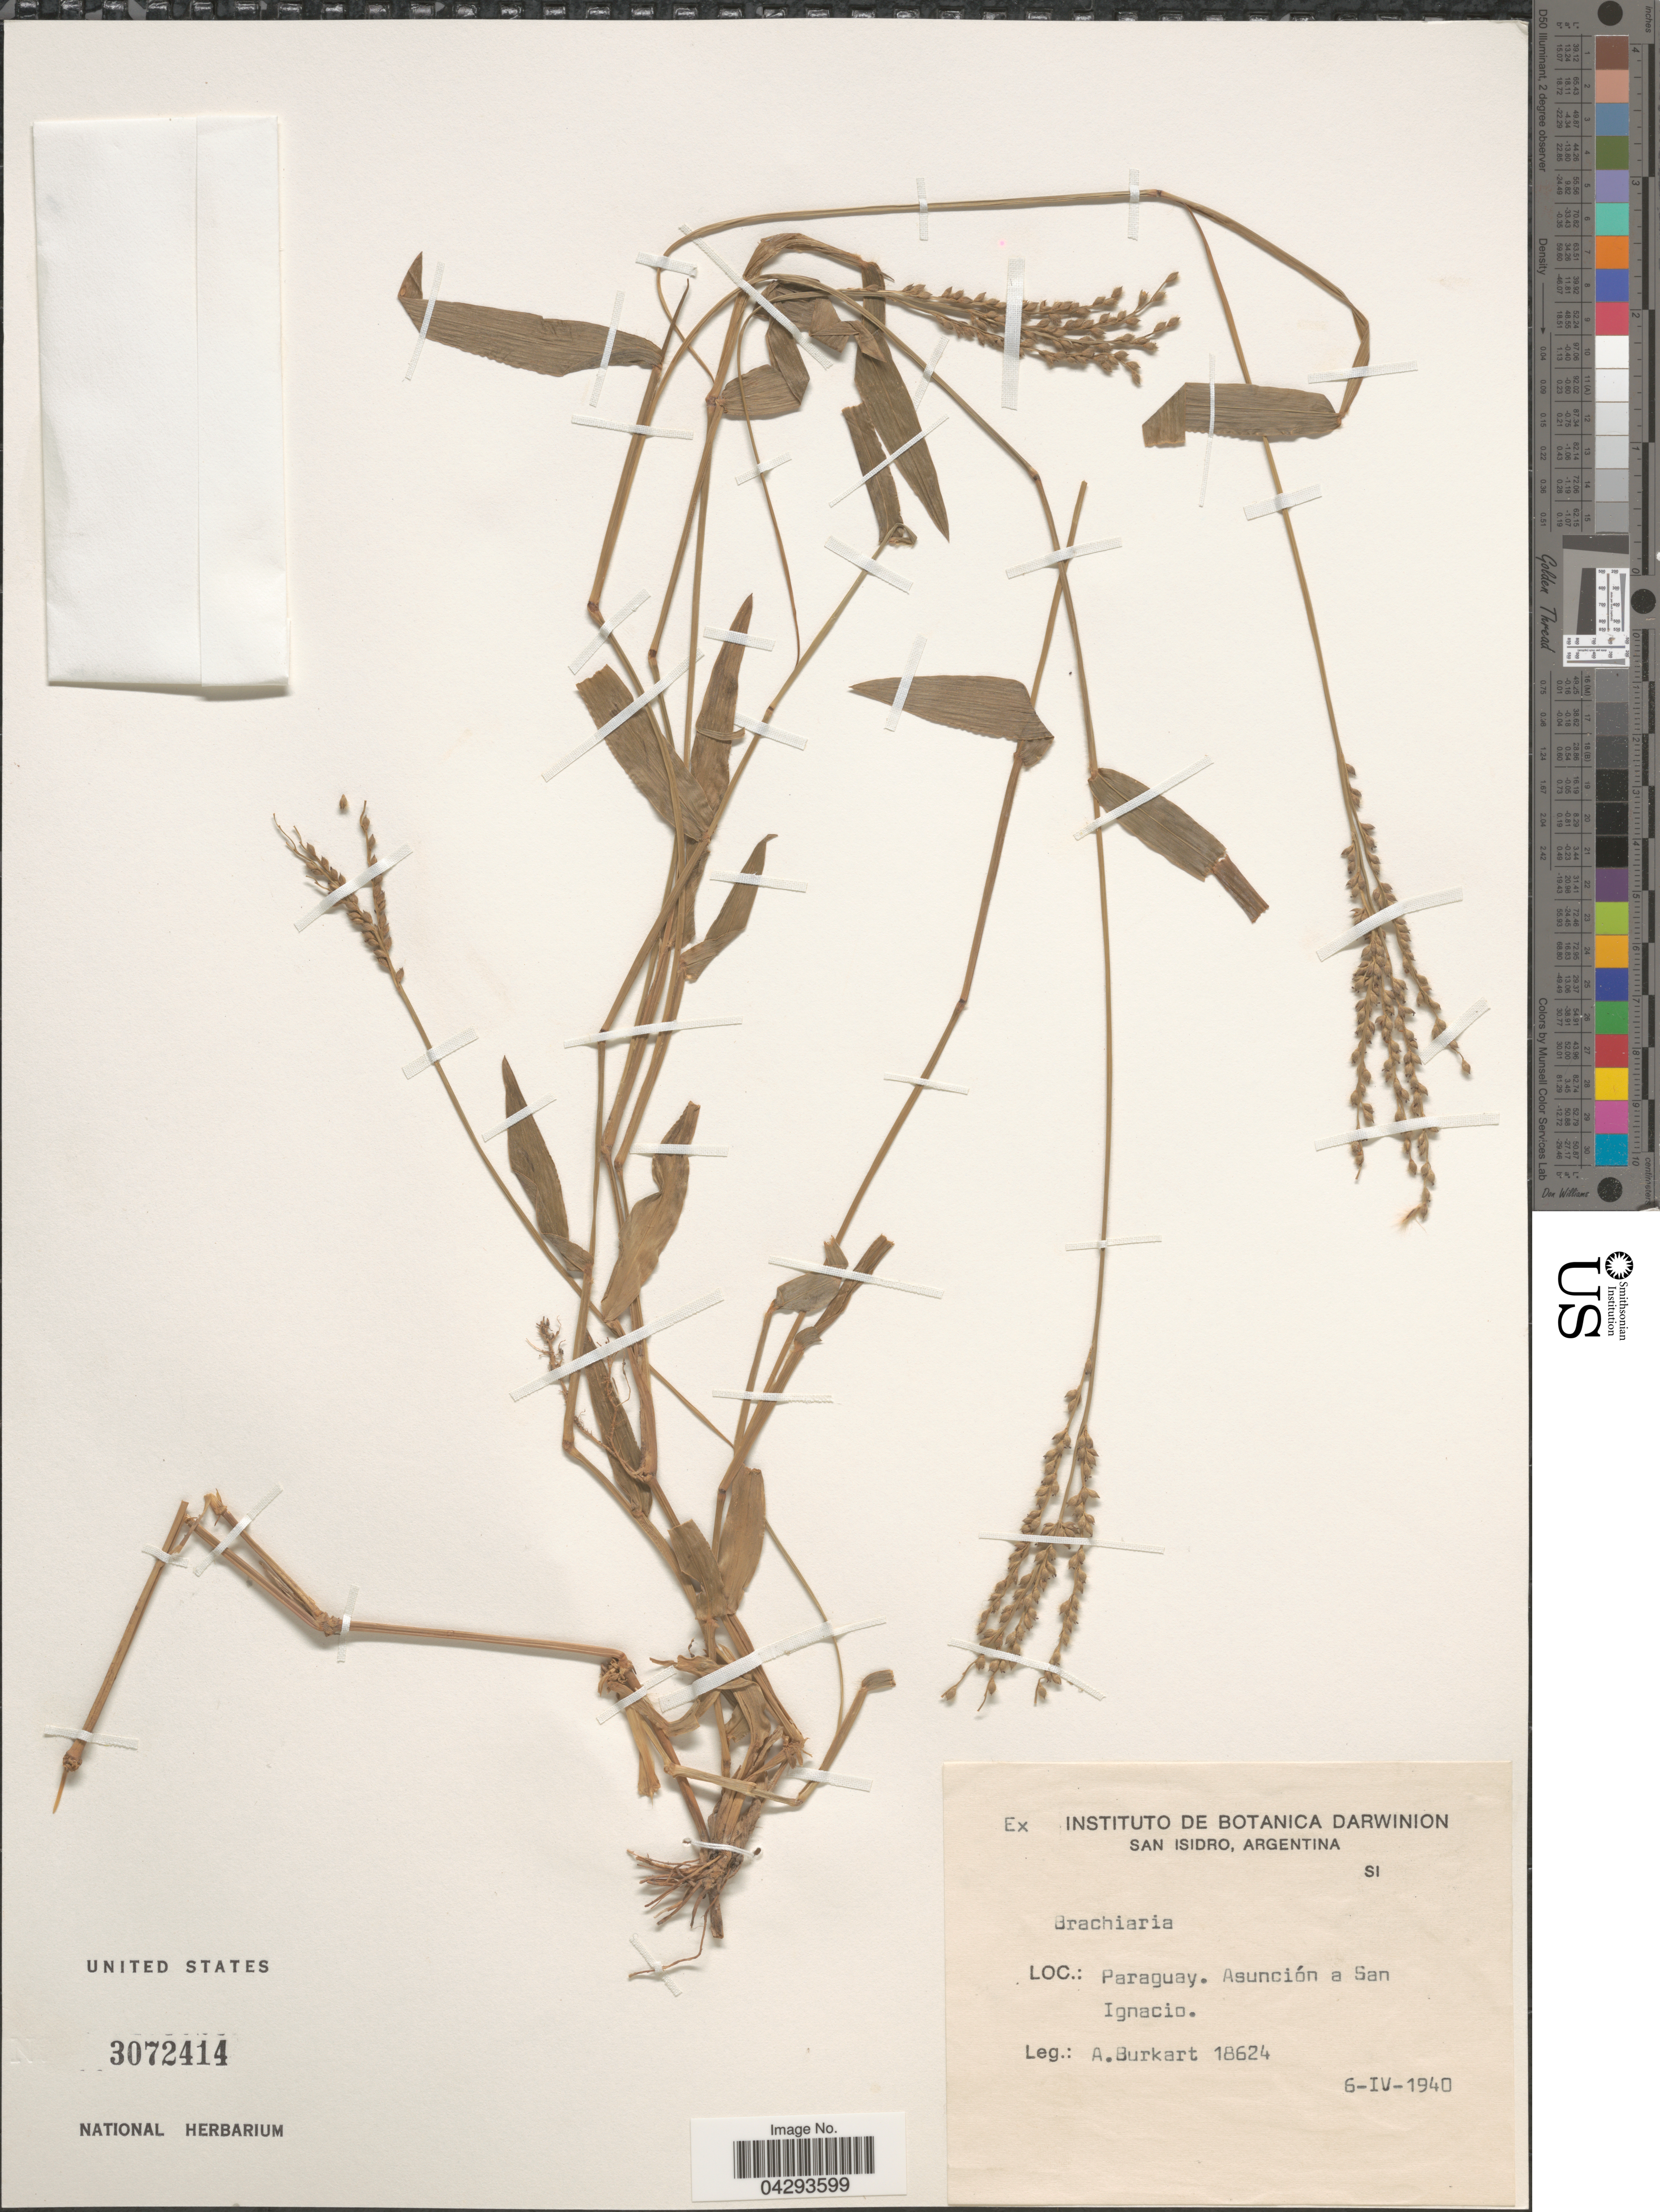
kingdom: Plantae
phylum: Tracheophyta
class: Liliopsida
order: Poales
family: Poaceae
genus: Urochloa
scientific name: Urochloa sp.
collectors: A. E. Burkart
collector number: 18624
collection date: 1940-04-06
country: Paraguay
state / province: Asuncion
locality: Asunción a San Ignacio.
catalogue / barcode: US 3072414